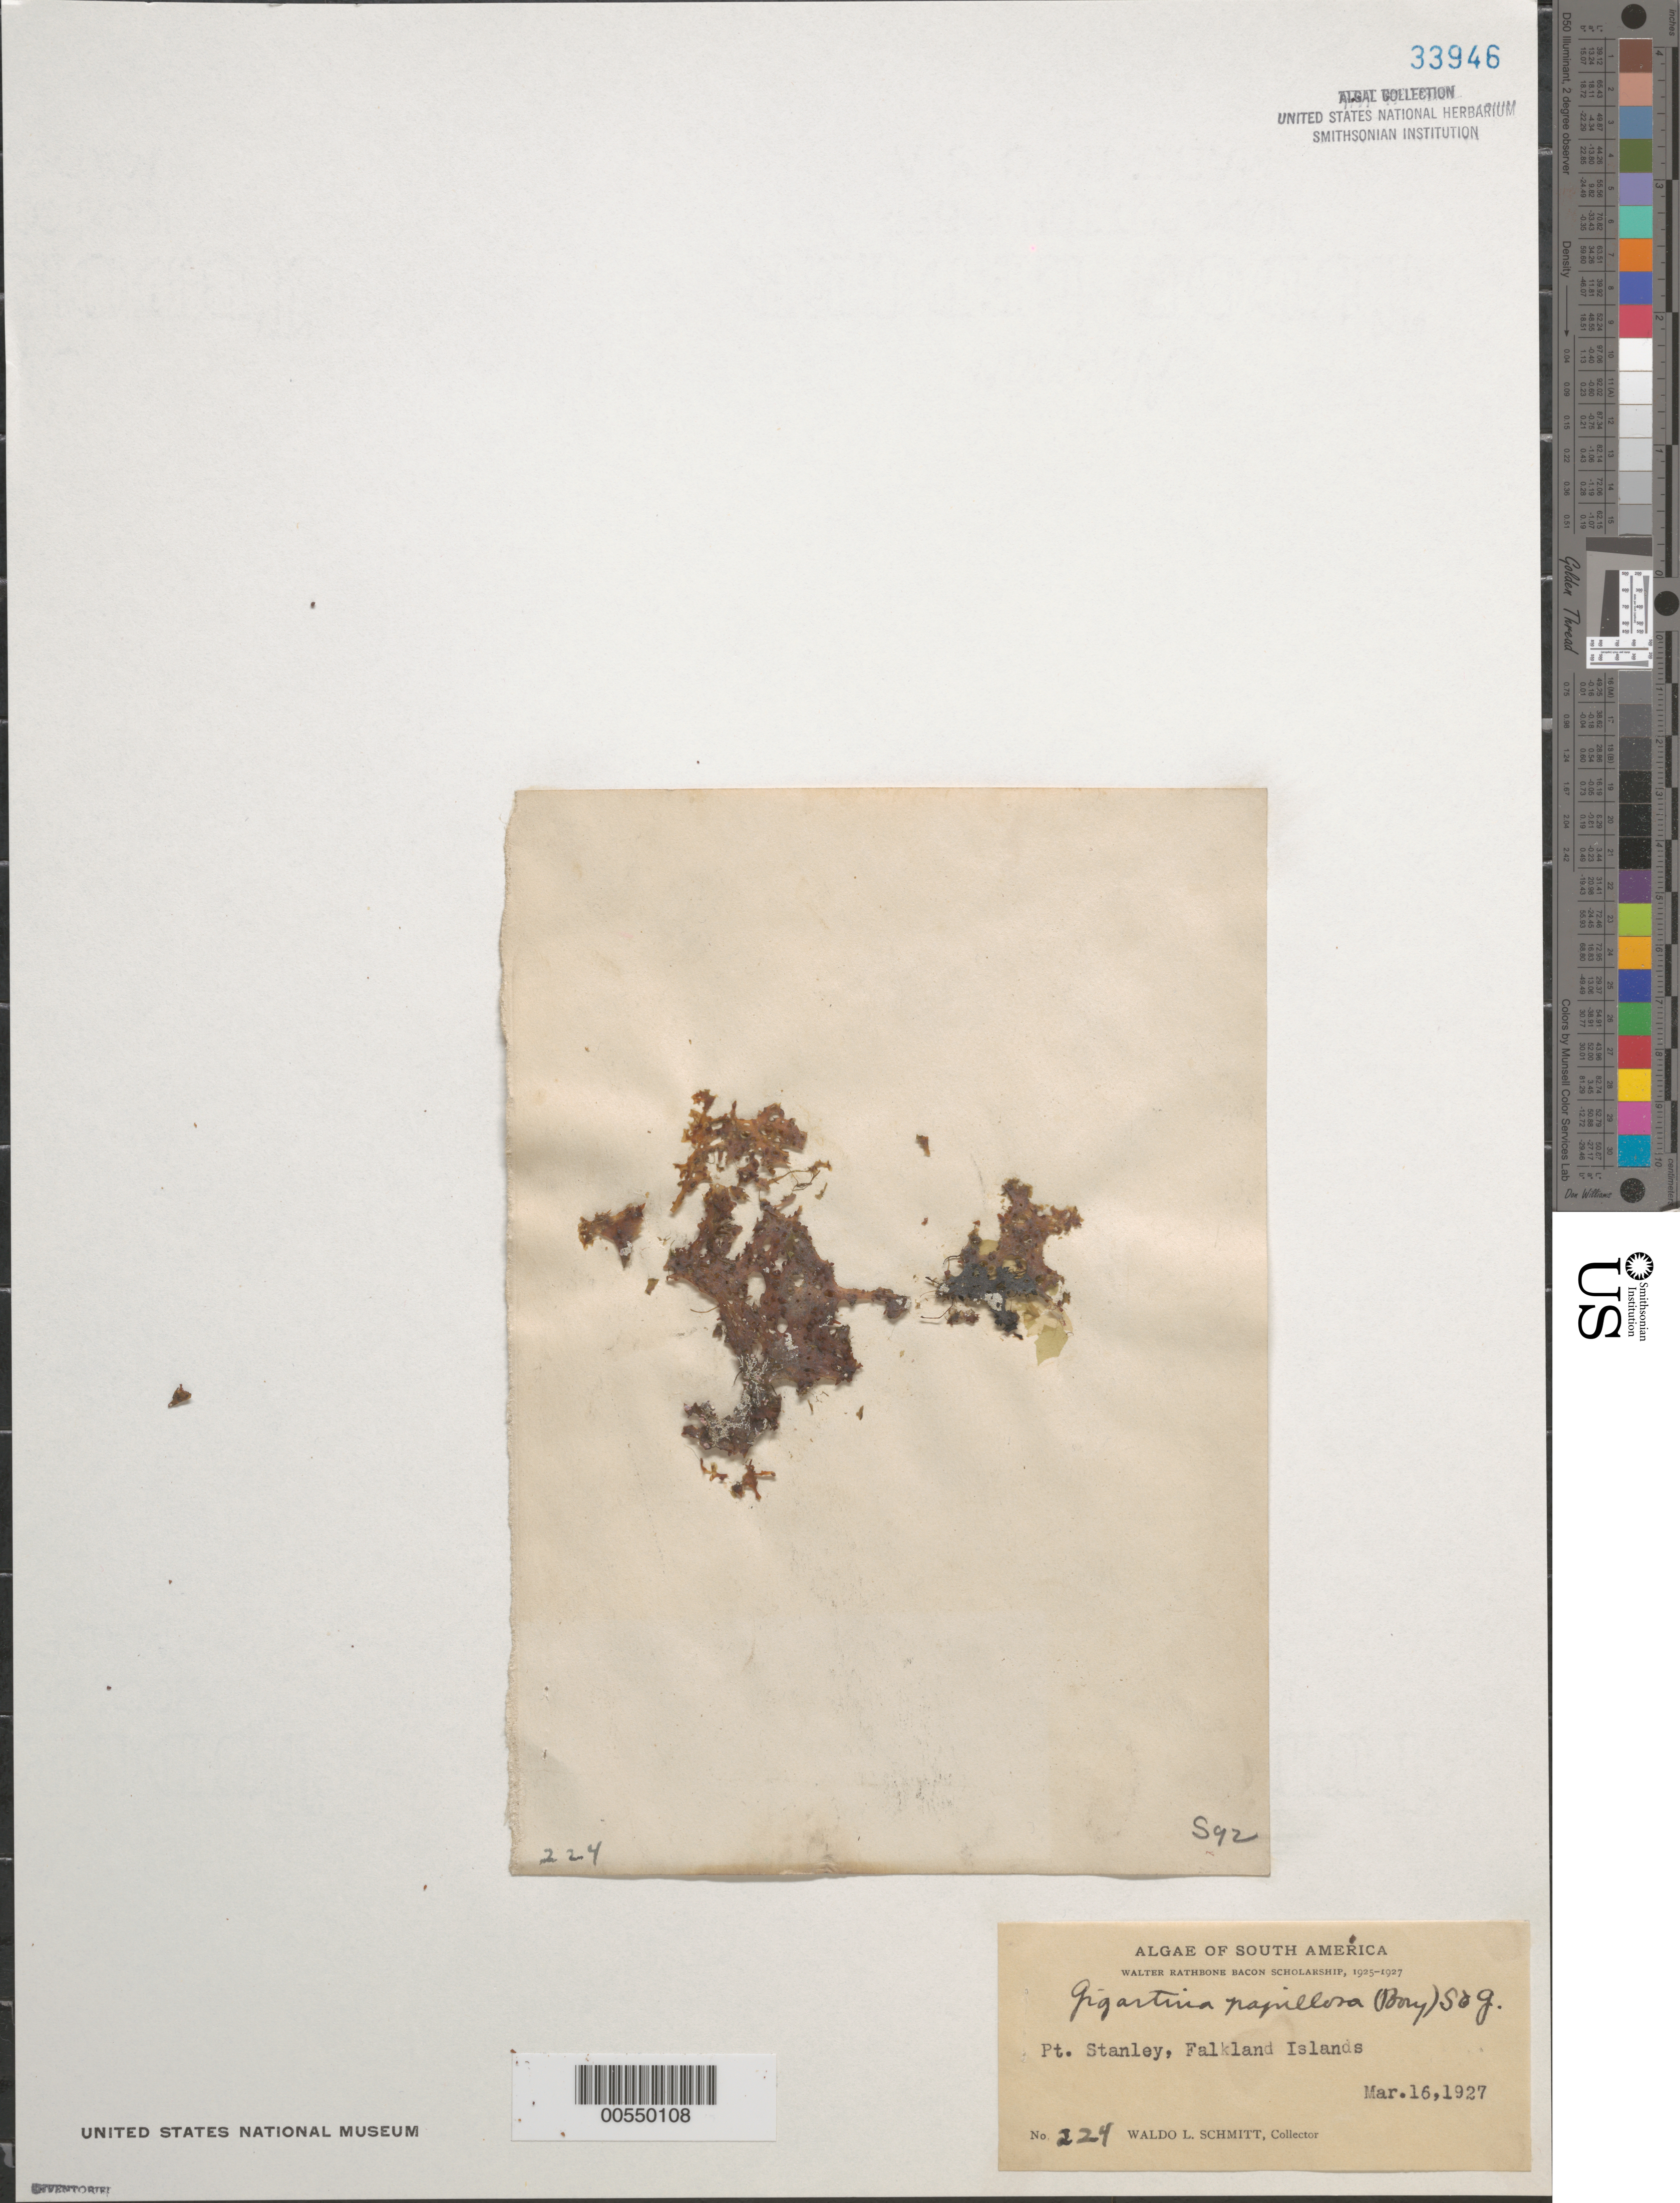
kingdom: Plantae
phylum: Rhodophyta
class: Florideophyceae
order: Gigartinales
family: Gigartinaceae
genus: Gigartina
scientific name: Gigartina papillosa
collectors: W. L. Schmitt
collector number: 224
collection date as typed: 16 Mar 1927 and 20 Mar 1927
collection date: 1927-03-16,1927-03-20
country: Falkland Islands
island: East Falkland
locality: Port Stanley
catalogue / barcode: US 33946